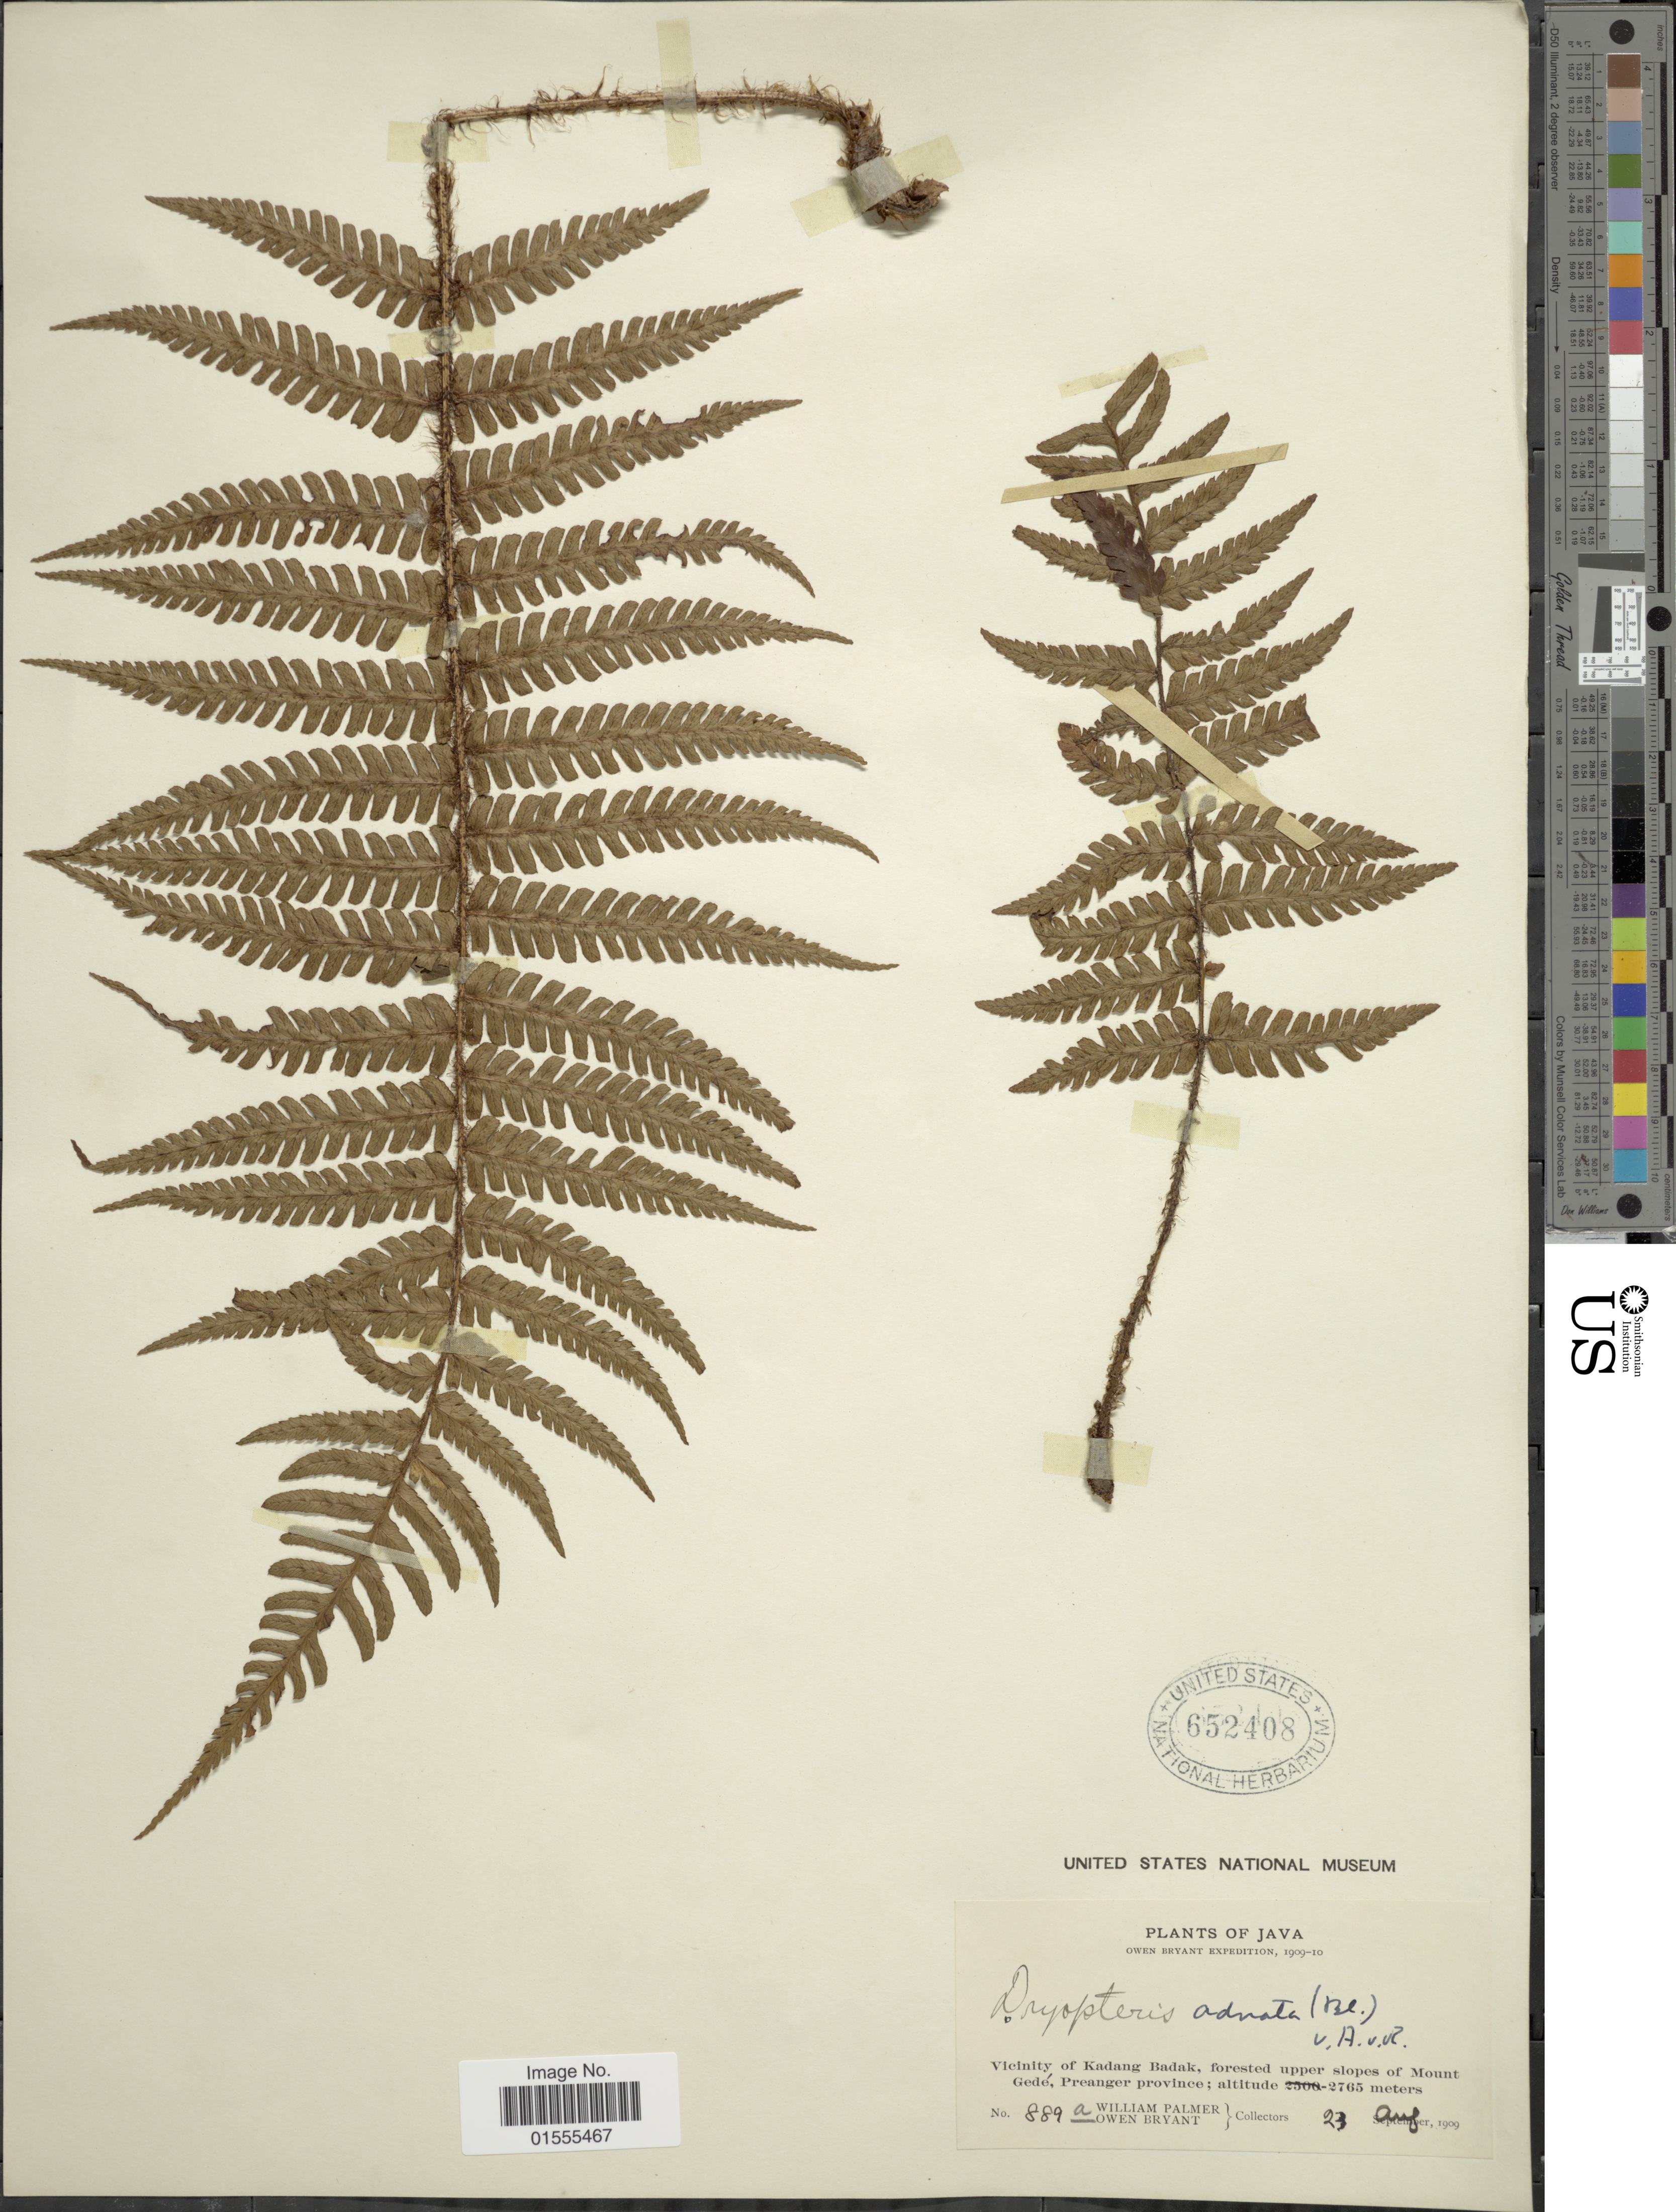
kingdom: Plantae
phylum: Tracheophyta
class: Polypodiopsida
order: Polypodiales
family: Dryopteridaceae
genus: Dryopteris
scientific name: Dryopteris wallichiana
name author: (Spreng.) Hyl.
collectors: W. Palmer & O. Bryant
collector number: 889a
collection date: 1909-08-23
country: Indonesia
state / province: Java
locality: Vicinity of Kadang Badak, forested upper slopes of Mount Gedé, Preanger province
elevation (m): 2765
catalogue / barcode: US 652408